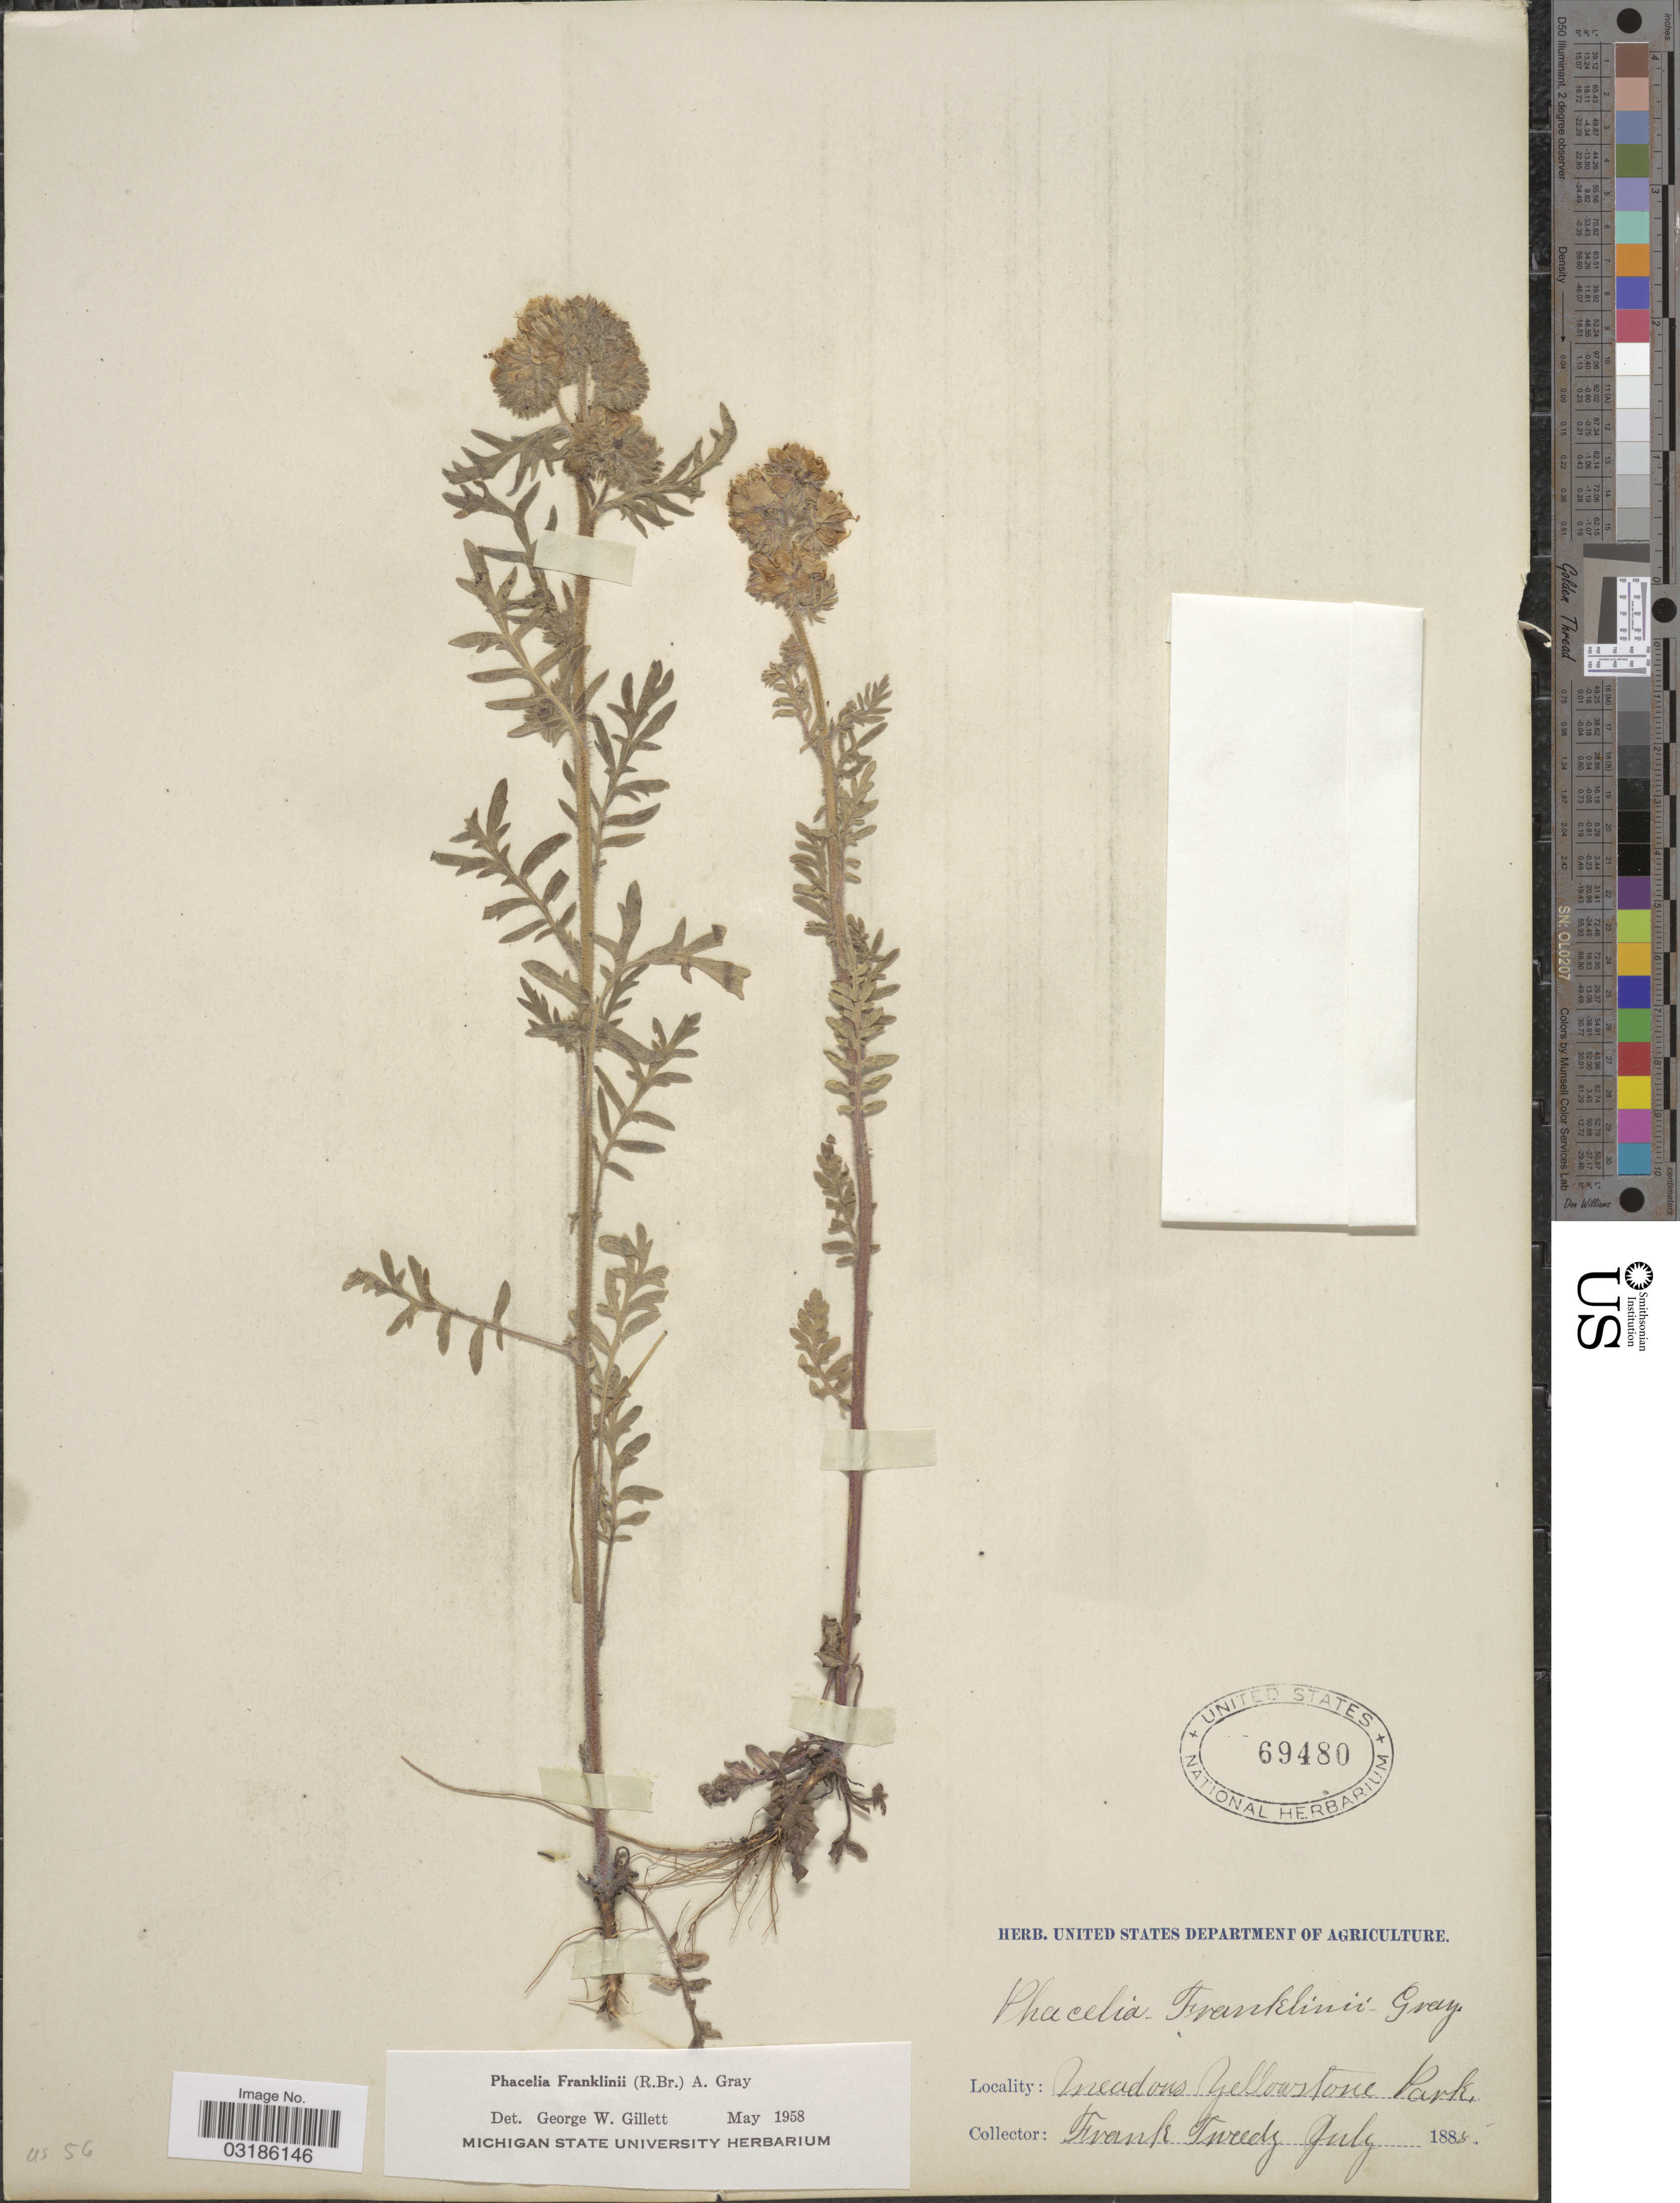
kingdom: Plantae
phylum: Tracheophyta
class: Magnoliopsida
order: Boraginales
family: Hydrophyllaceae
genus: Phacelia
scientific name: Phacelia franklinii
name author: Nutt.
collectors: F. Tweedy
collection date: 1888-07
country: United States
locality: Meadows Yellowstone Park.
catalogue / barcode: US 69480